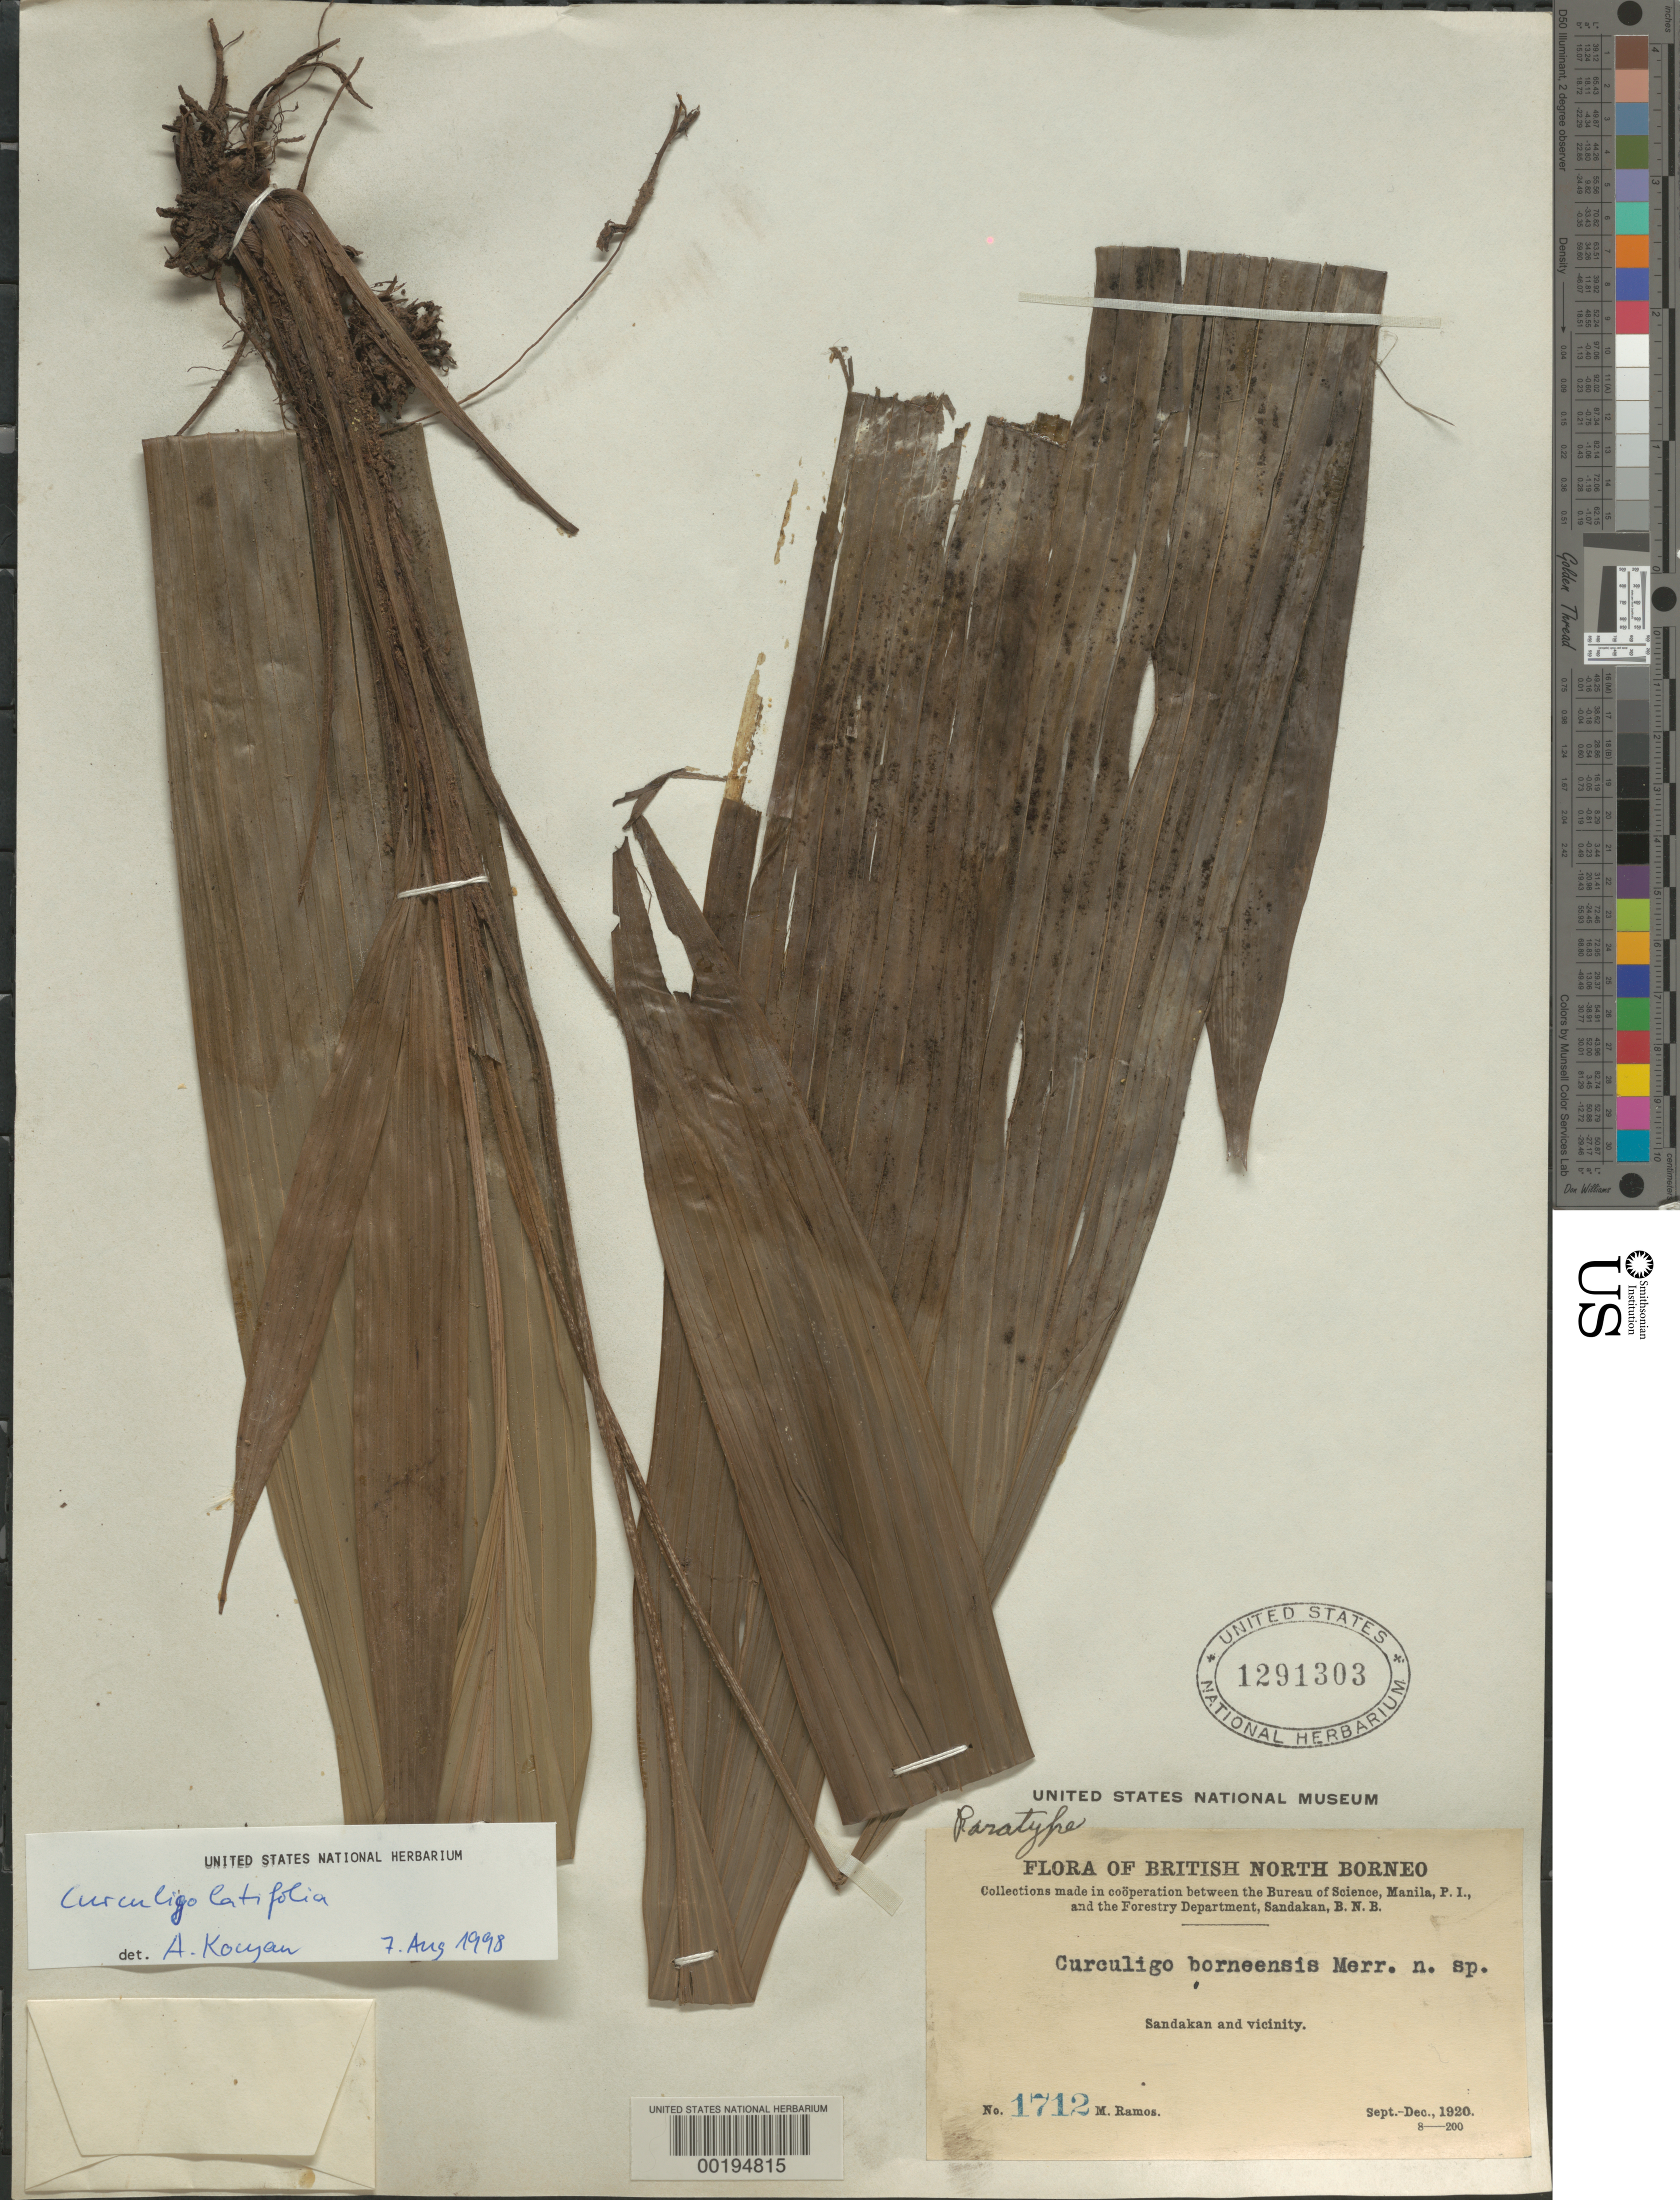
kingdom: Plantae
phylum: Tracheophyta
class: Liliopsida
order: Asparagales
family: Hypoxidaceae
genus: Curculigo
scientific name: Curculigo latifolia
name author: Dryand. ex W.T. Aiton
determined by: Kocyan, Alexander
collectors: M. Ramos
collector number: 1712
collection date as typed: Sep 1920 to -- Dec 1920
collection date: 1920-09/1920-12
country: Malaysia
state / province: Sabah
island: Borneo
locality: Sandakan and vicinity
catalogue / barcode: US 1291303